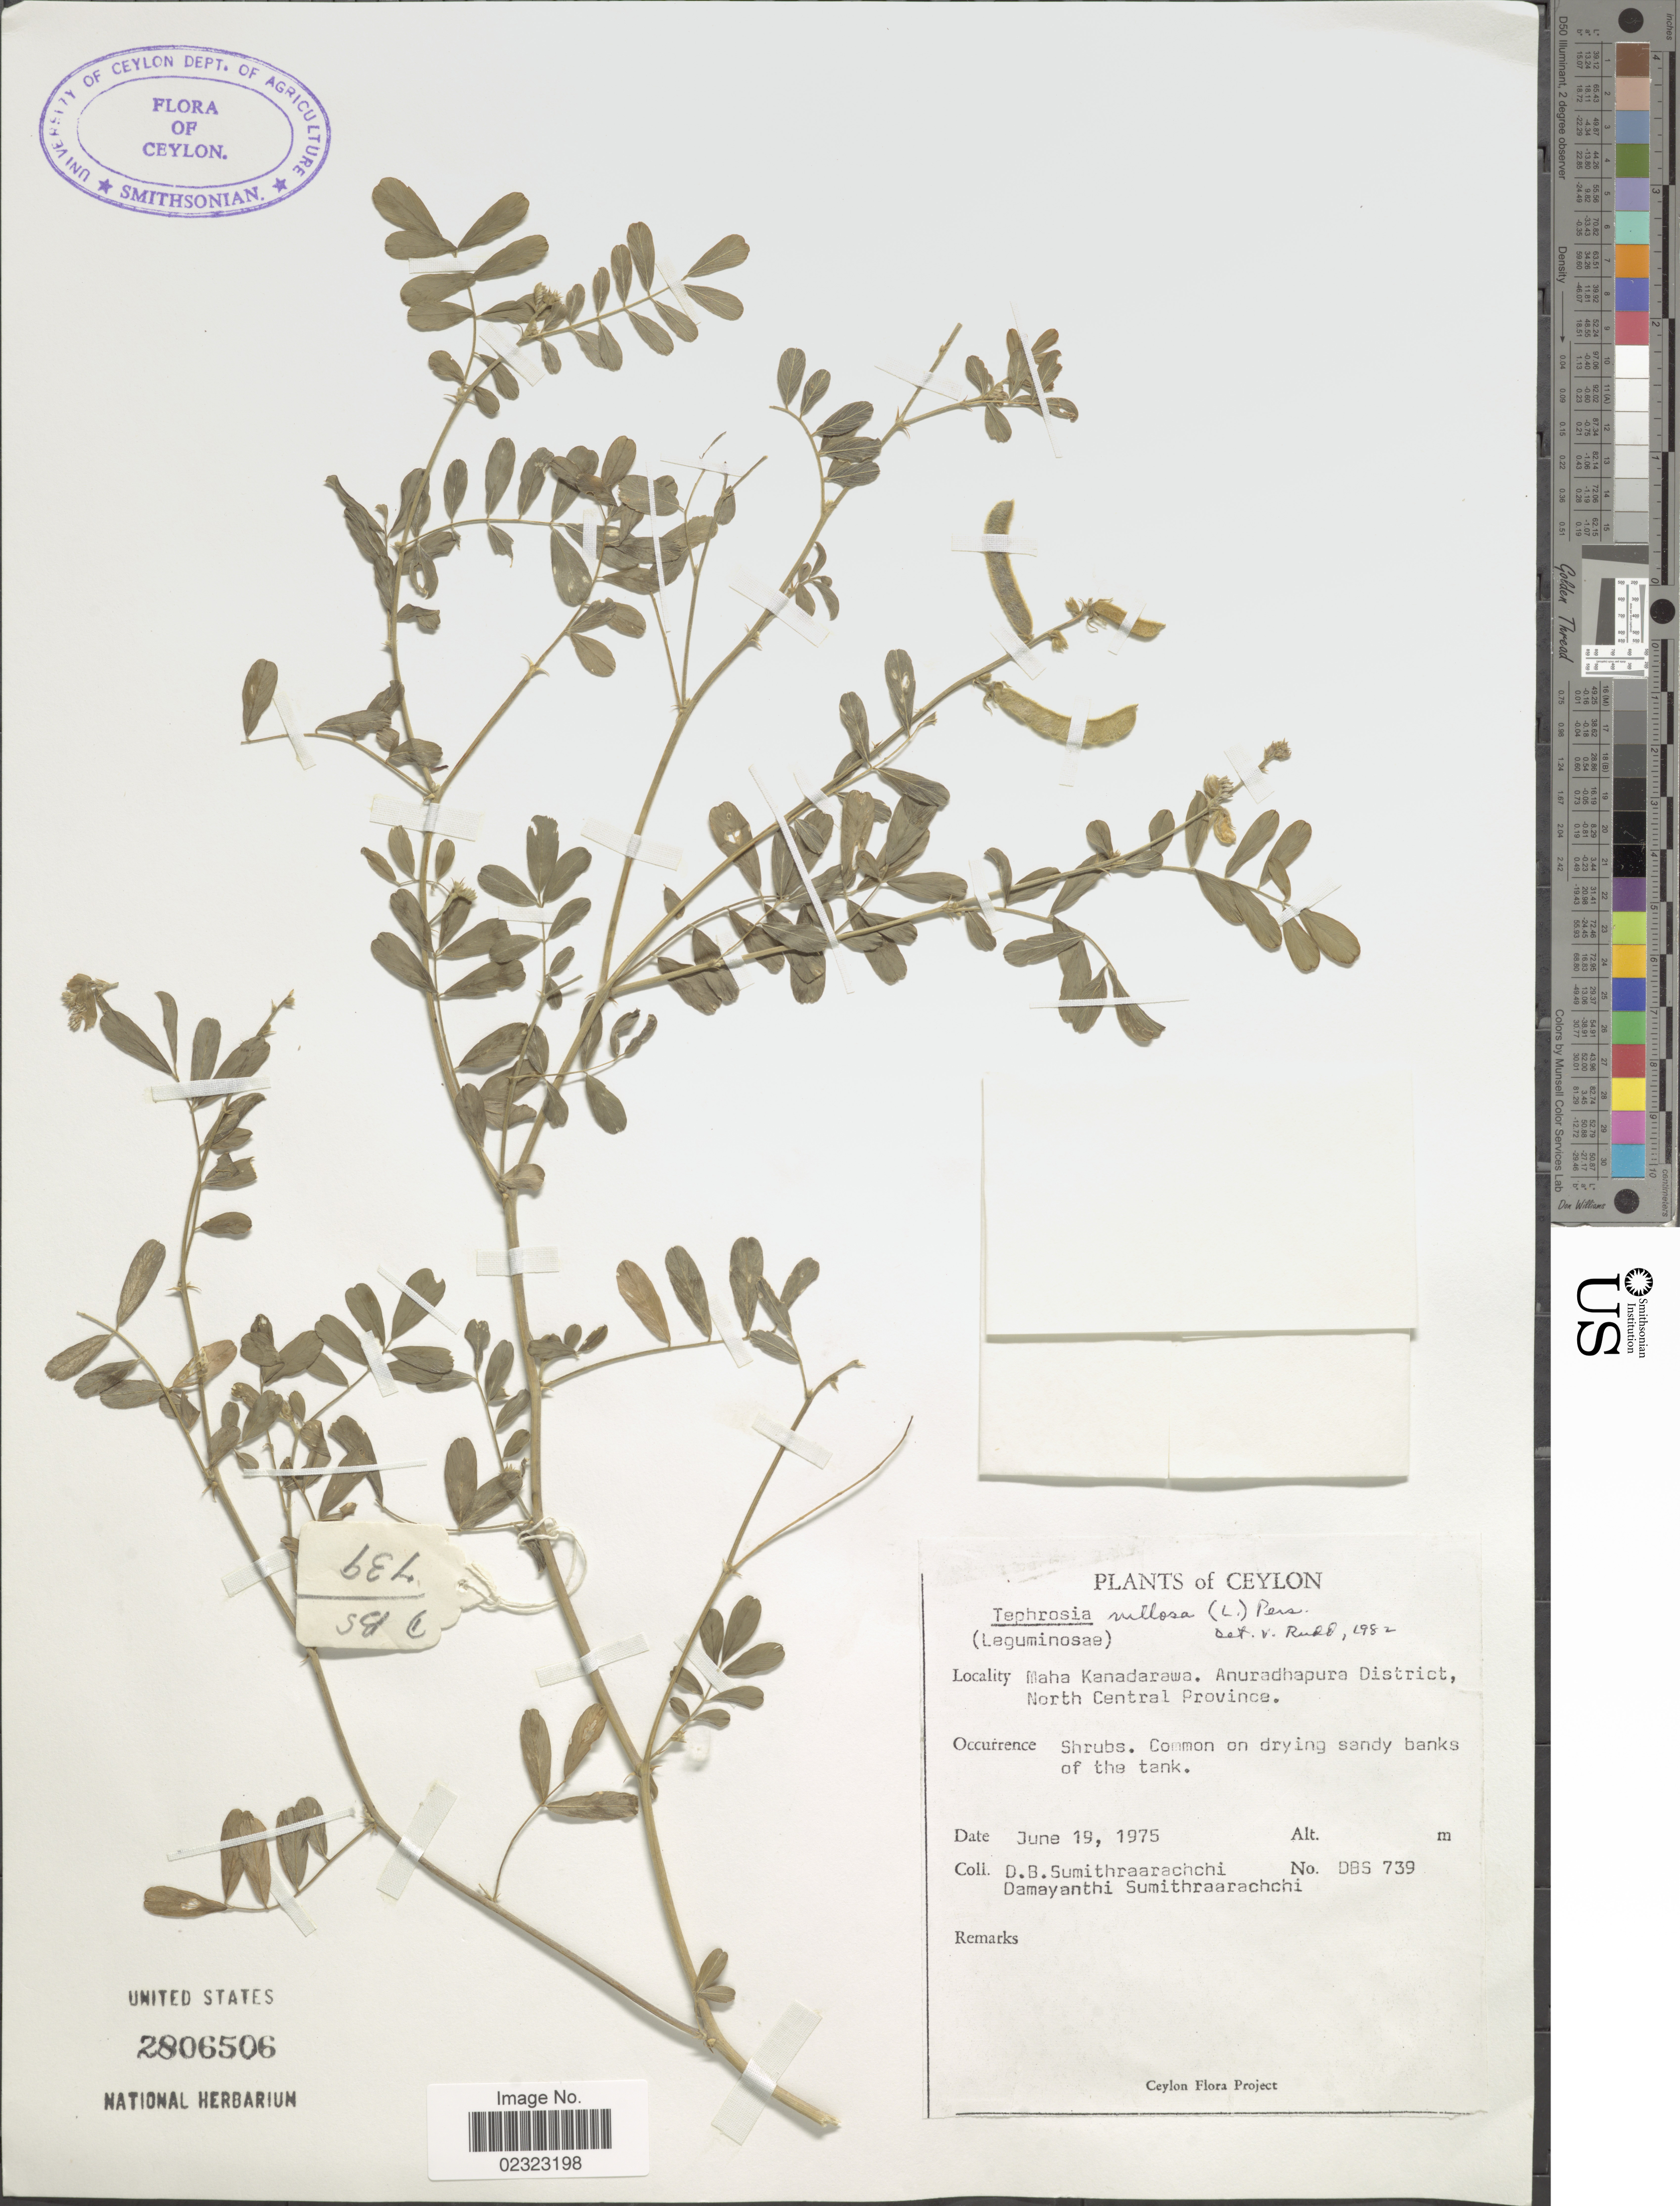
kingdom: Plantae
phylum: Tracheophyta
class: Magnoliopsida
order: Fabales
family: Fabaceae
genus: Tephrosia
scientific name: Tephrosia villosa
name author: Pers.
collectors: D. B. Sumithraarachchi & D. Sumithraarachchi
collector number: DBS 739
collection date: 1975-06-19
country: Sri Lanka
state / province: North Central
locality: Ceylon. Maha Kanadarawa, Anuradhapura District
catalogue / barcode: US 2806506